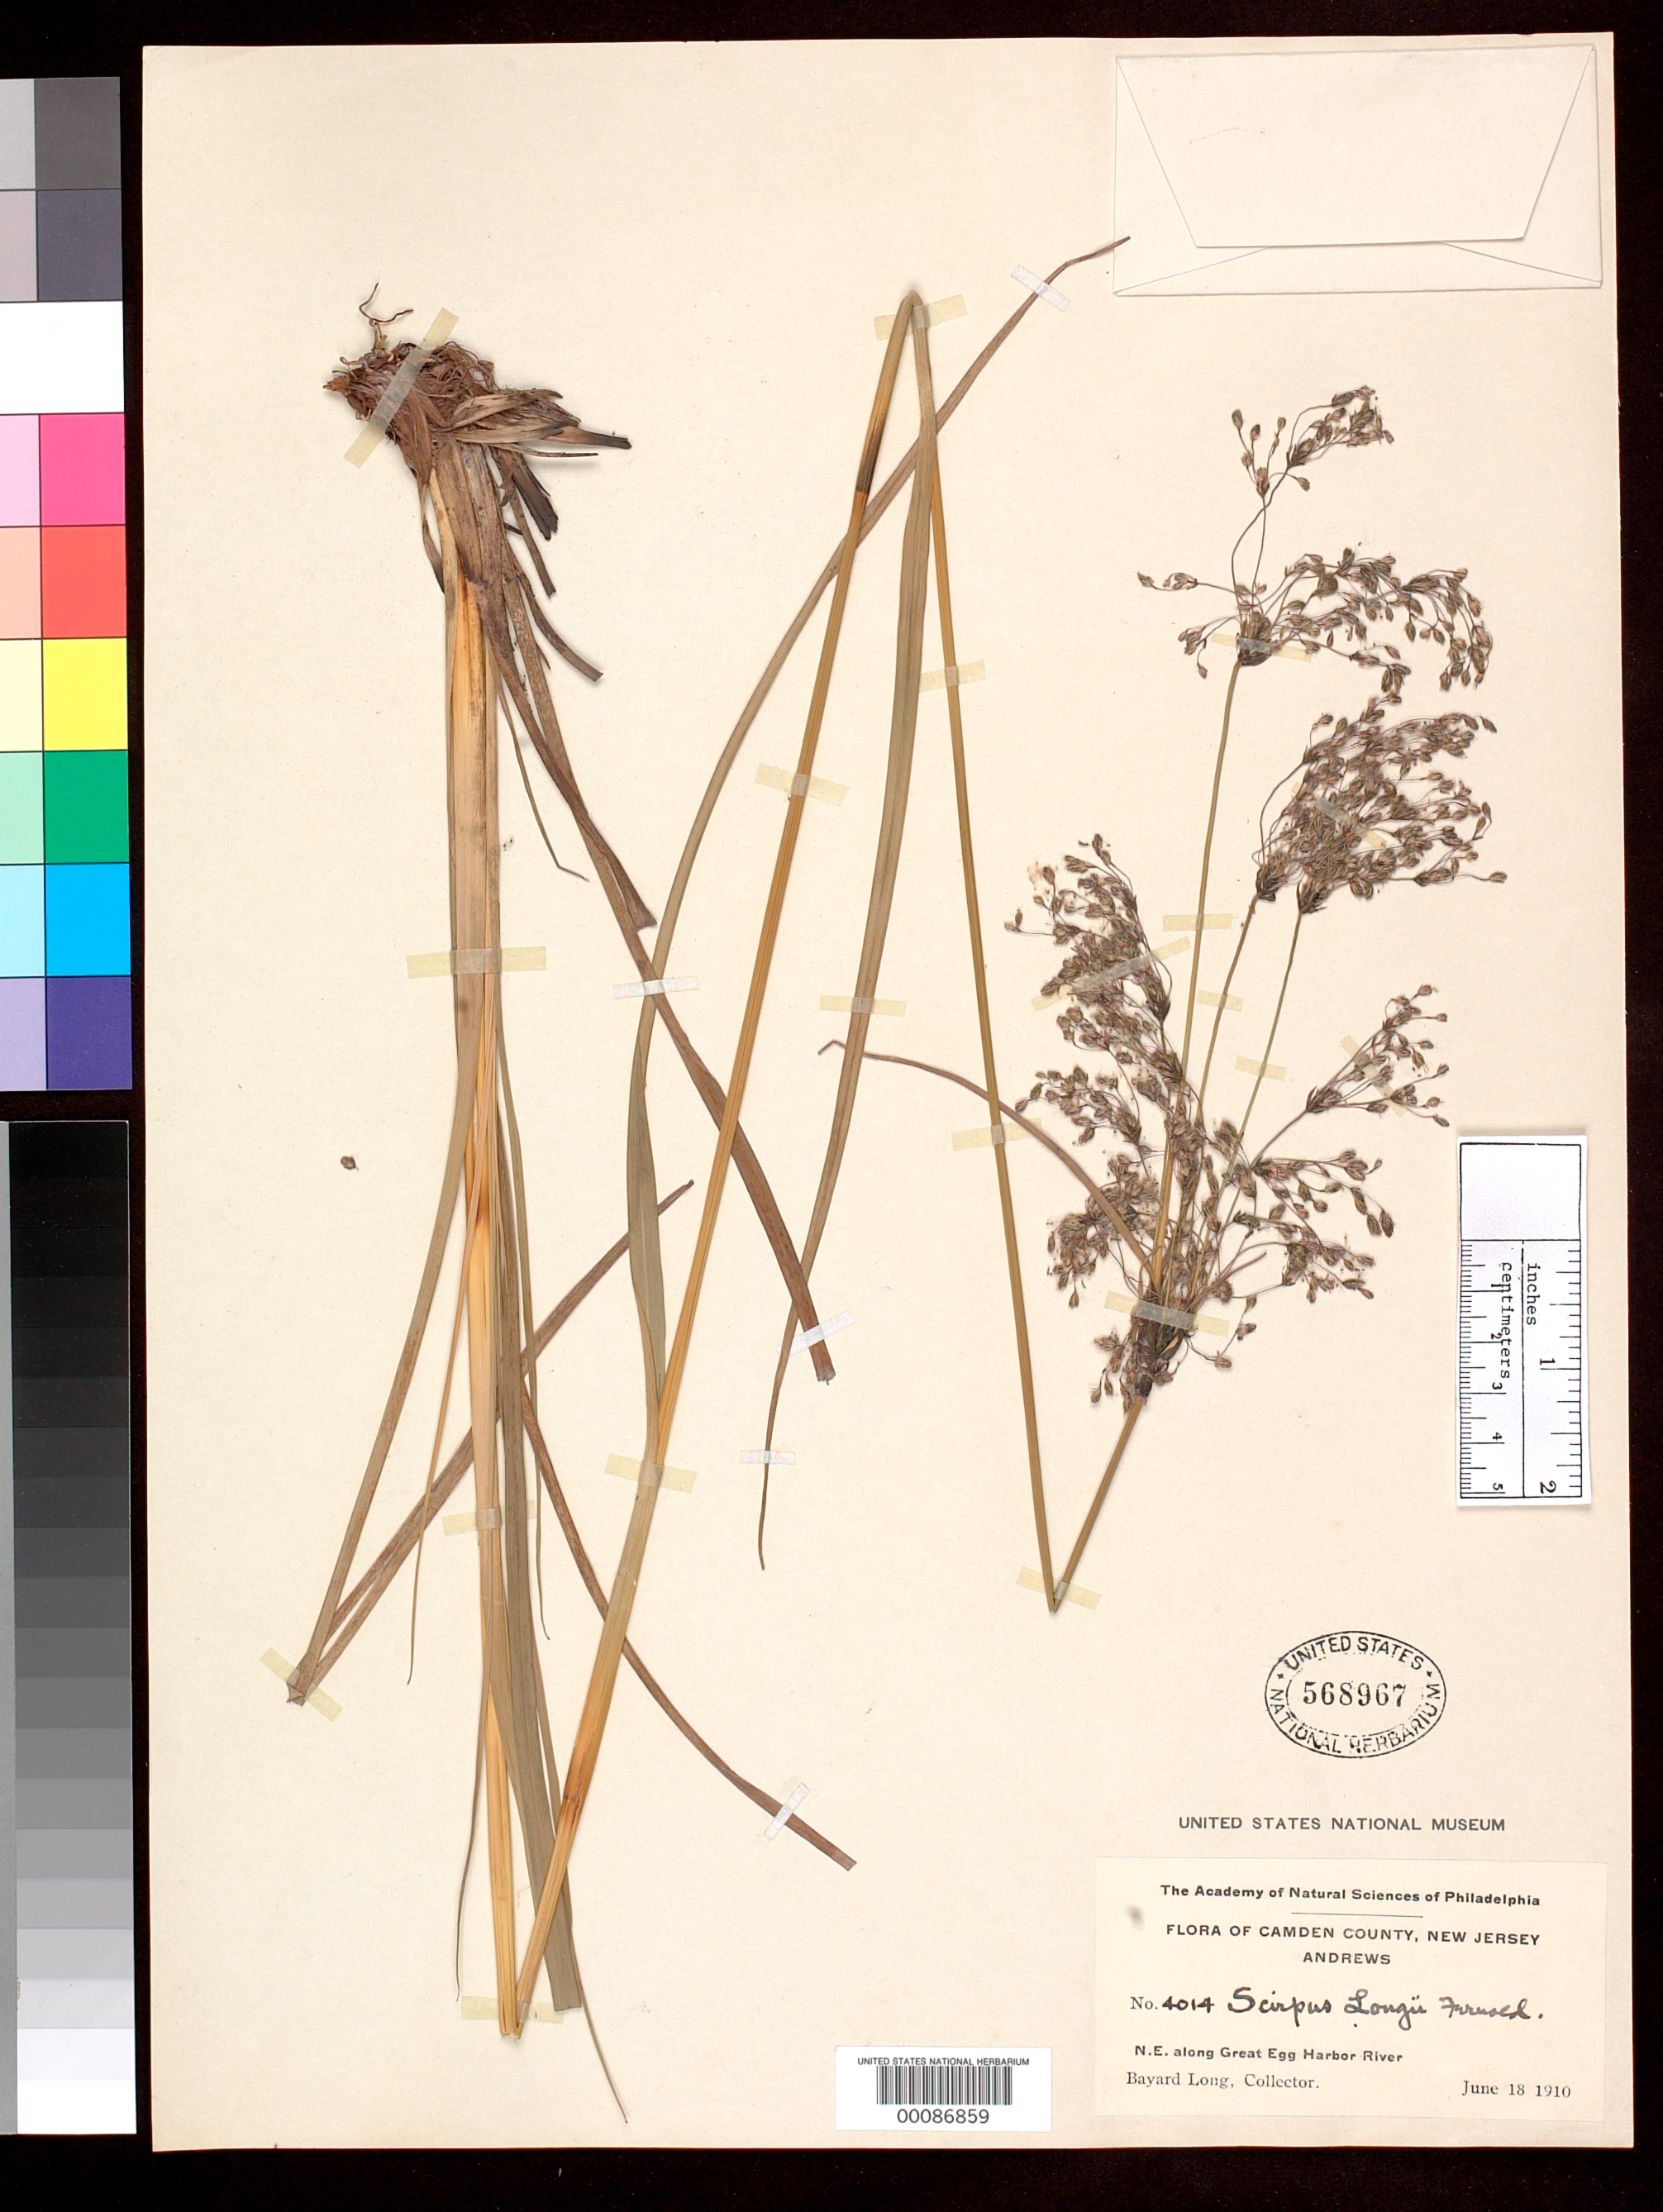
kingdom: Plantae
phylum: Tracheophyta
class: Liliopsida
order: Poales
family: Cyperaceae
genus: Scirpus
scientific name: Scirpus longii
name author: Fernald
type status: Isotype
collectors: B. H. Long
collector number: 4014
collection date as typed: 18 Jun 1910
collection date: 1910-06-18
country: United States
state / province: New Jersey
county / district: Camden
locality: NE of Andrews along Great Egg Harbor River.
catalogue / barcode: US 568967